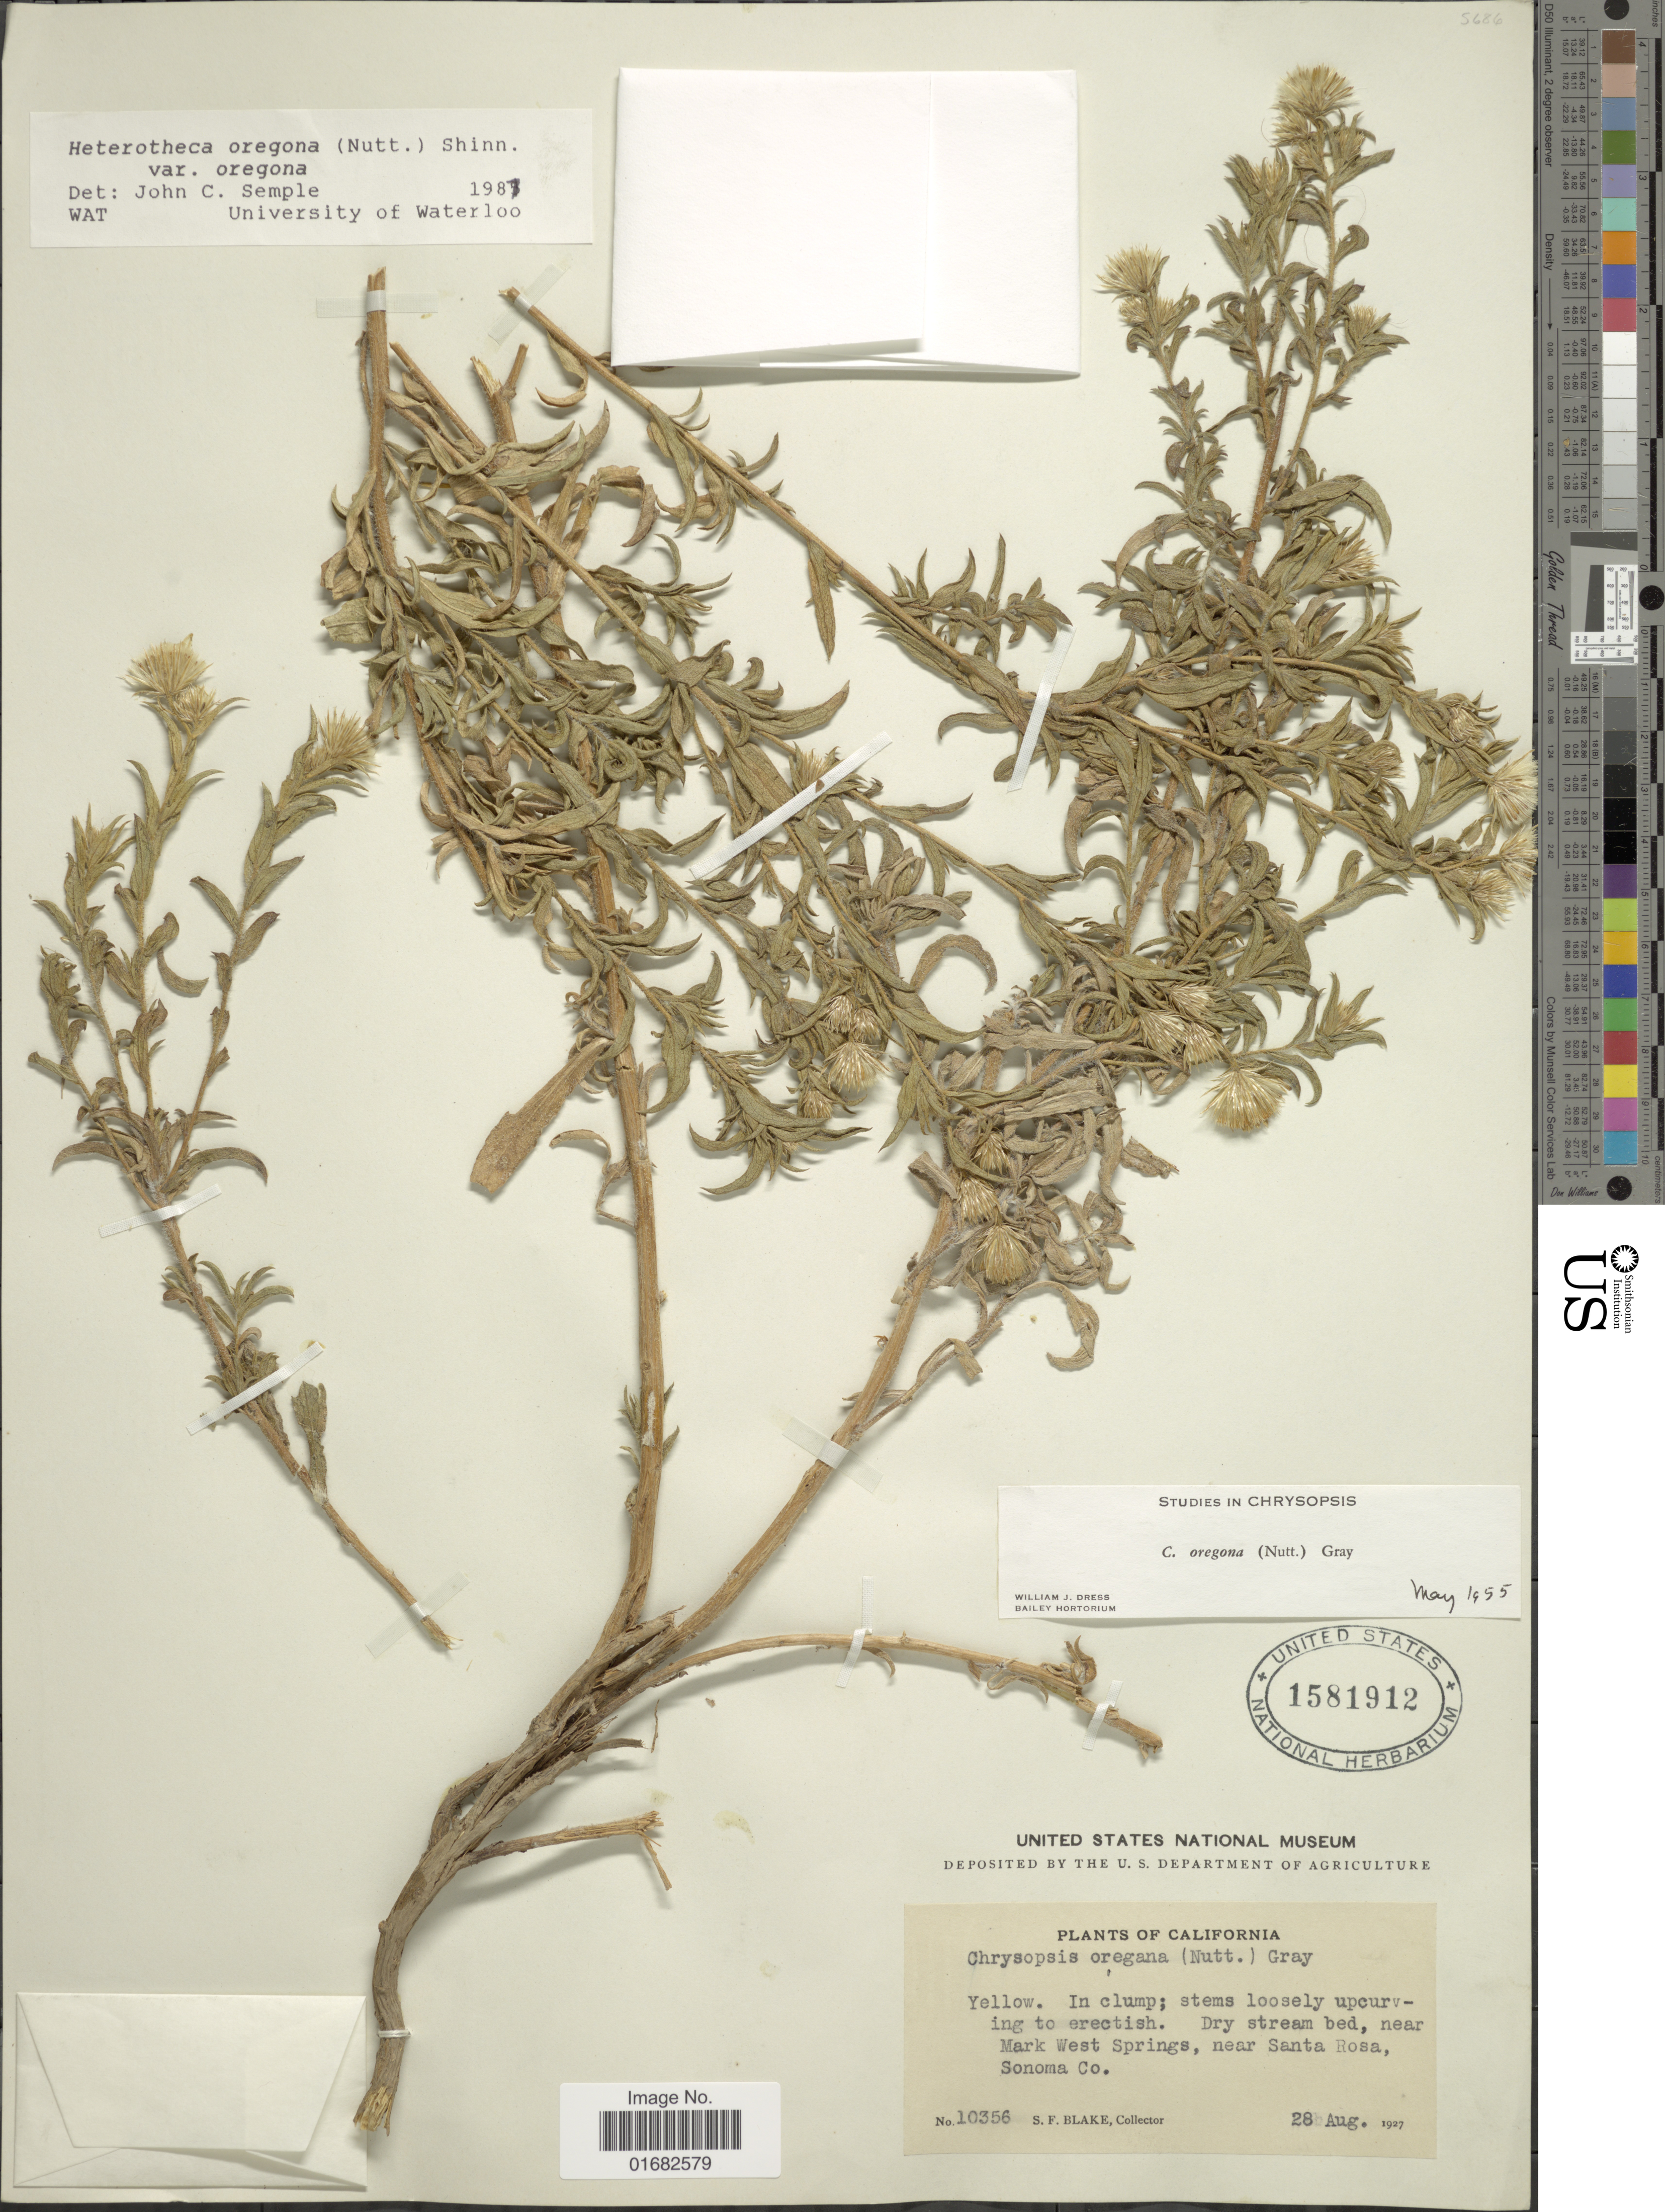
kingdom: Plantae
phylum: Tracheophyta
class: Magnoliopsida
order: Asterales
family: Asteraceae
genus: Heterotheca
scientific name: Heterotheca oregona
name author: (Nutt.) Shinners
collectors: S. Blake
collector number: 10356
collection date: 1927-08-28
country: United States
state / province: California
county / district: Sonoma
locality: Near Mark West Springs, near Santa Rosa, Sonoma Co.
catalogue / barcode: US 1581912